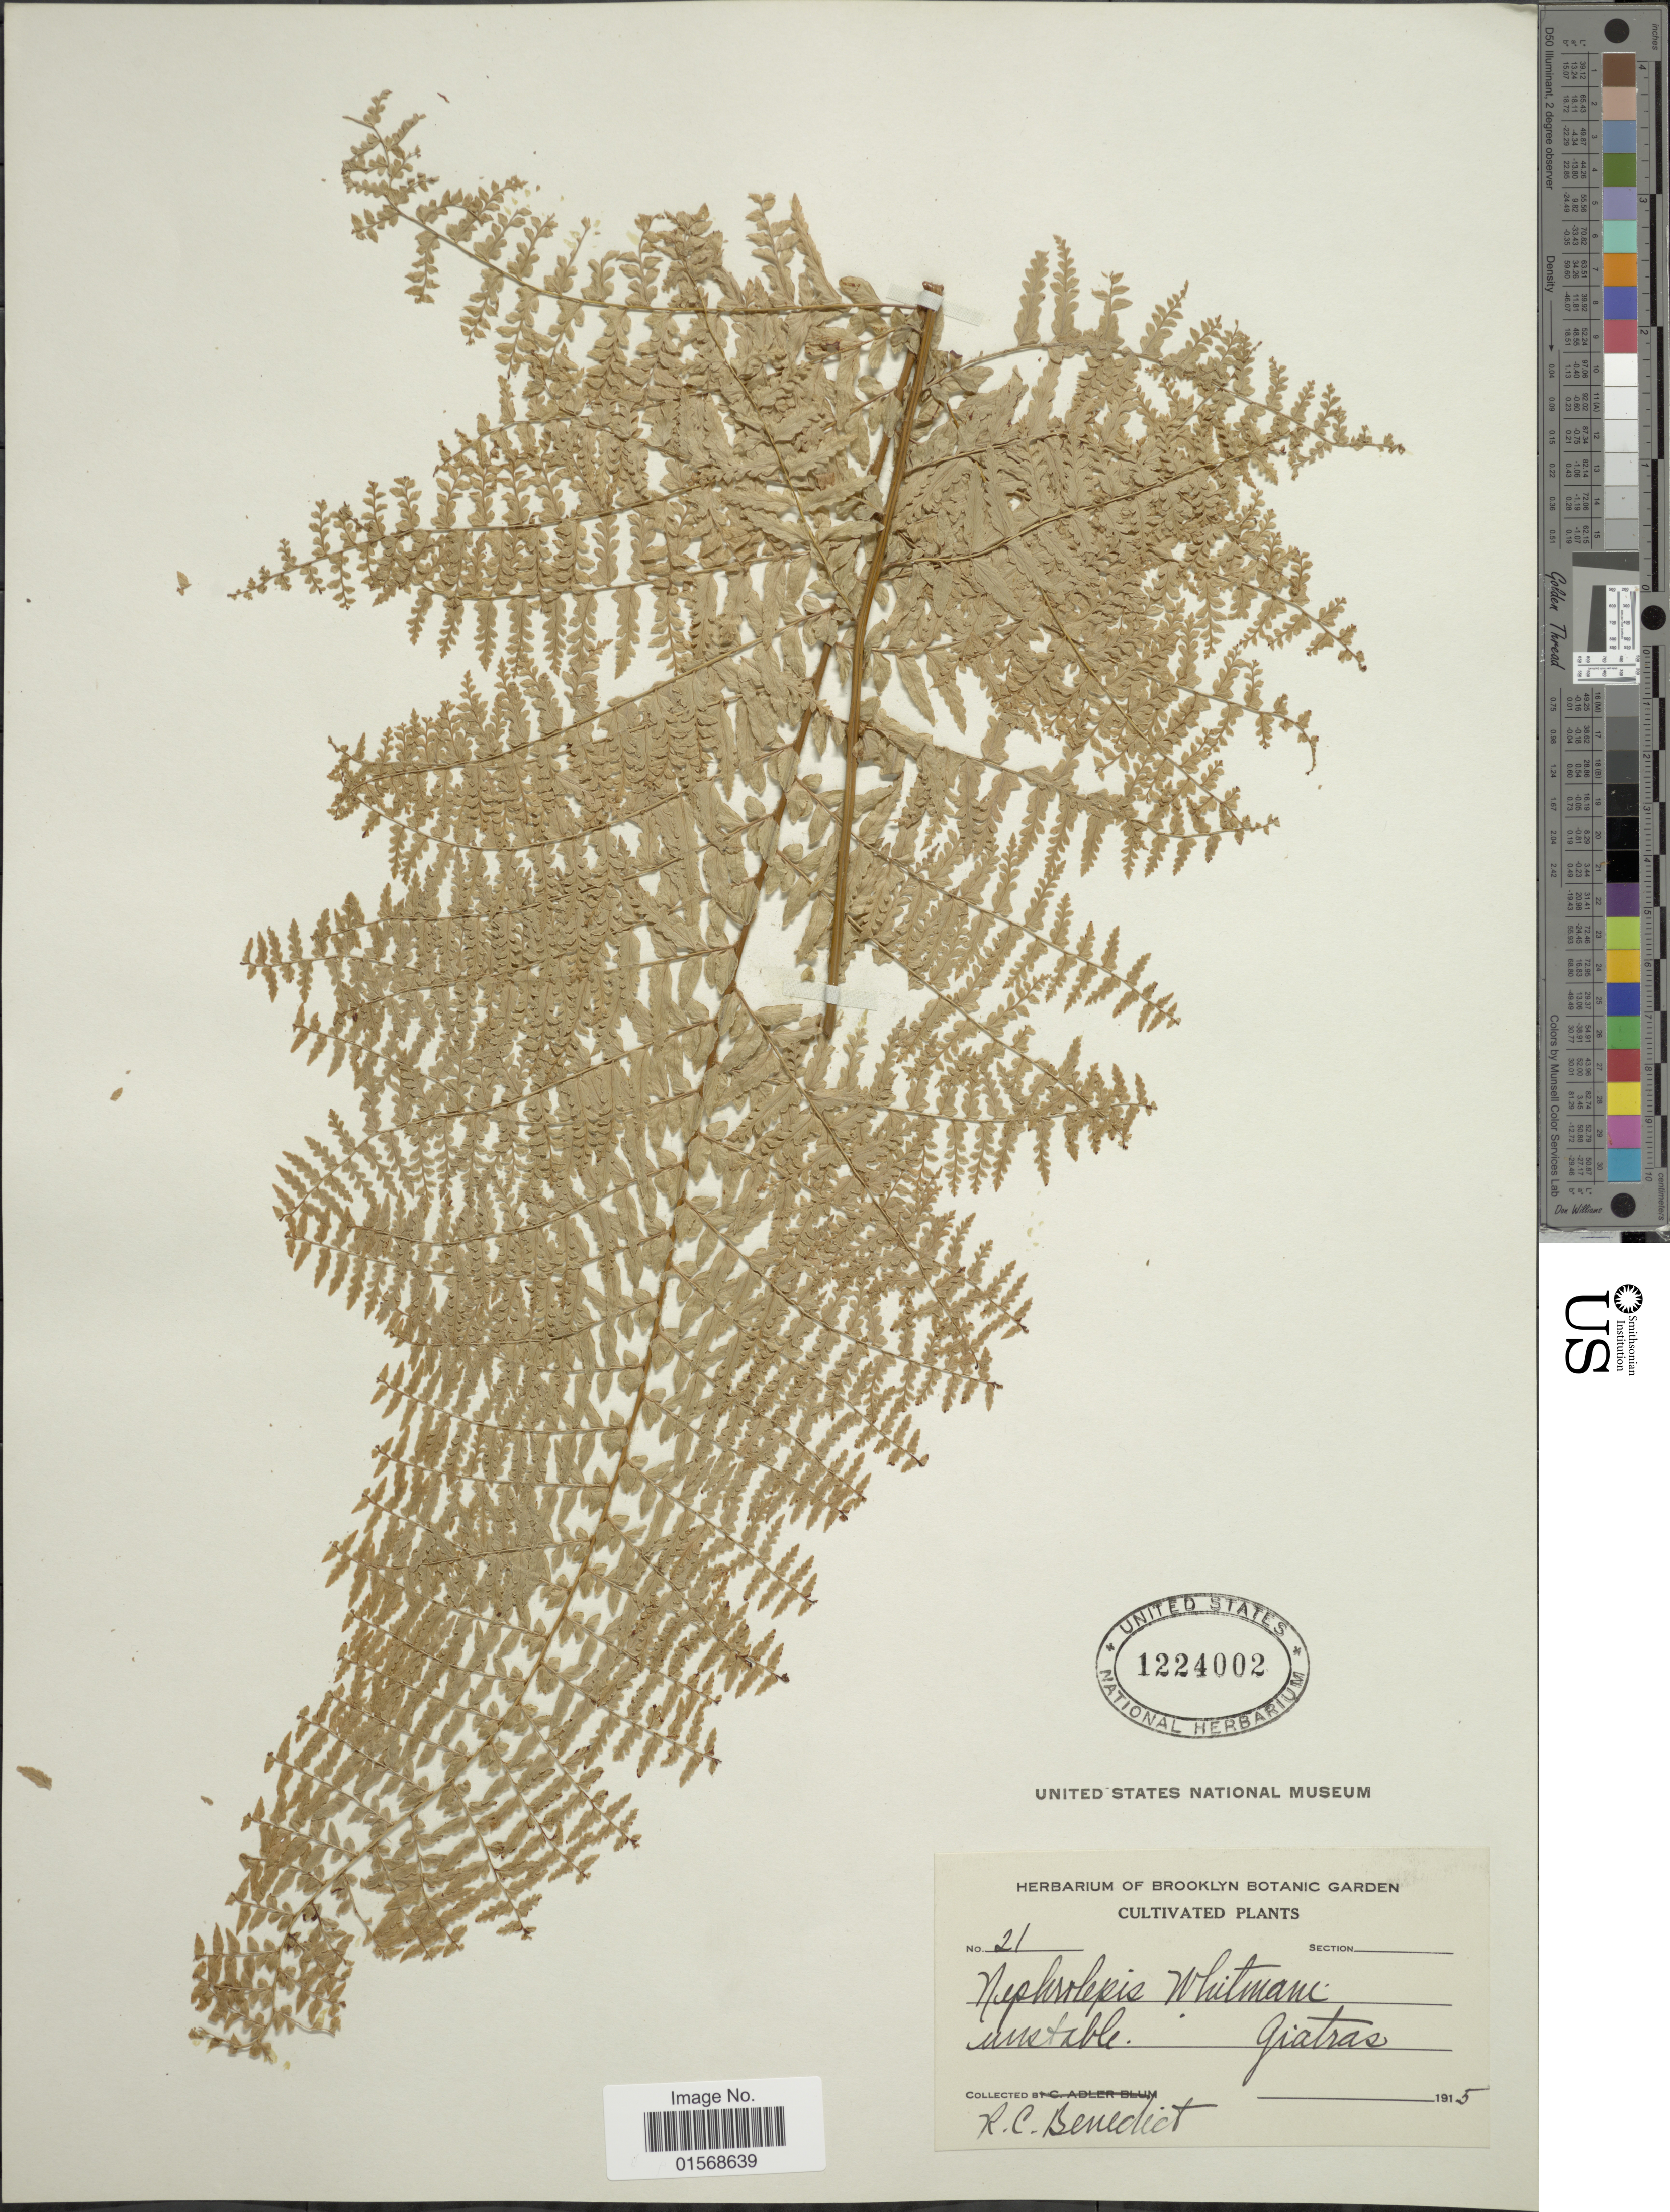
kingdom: Plantae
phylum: Tracheophyta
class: Polypodiopsida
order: Polypodiales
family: Nephrolepidaceae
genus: Nephrolepis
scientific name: Nephrolepis 'Whitman'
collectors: R. C. Benedict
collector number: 21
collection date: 1915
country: United States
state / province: New York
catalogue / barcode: US 1224002